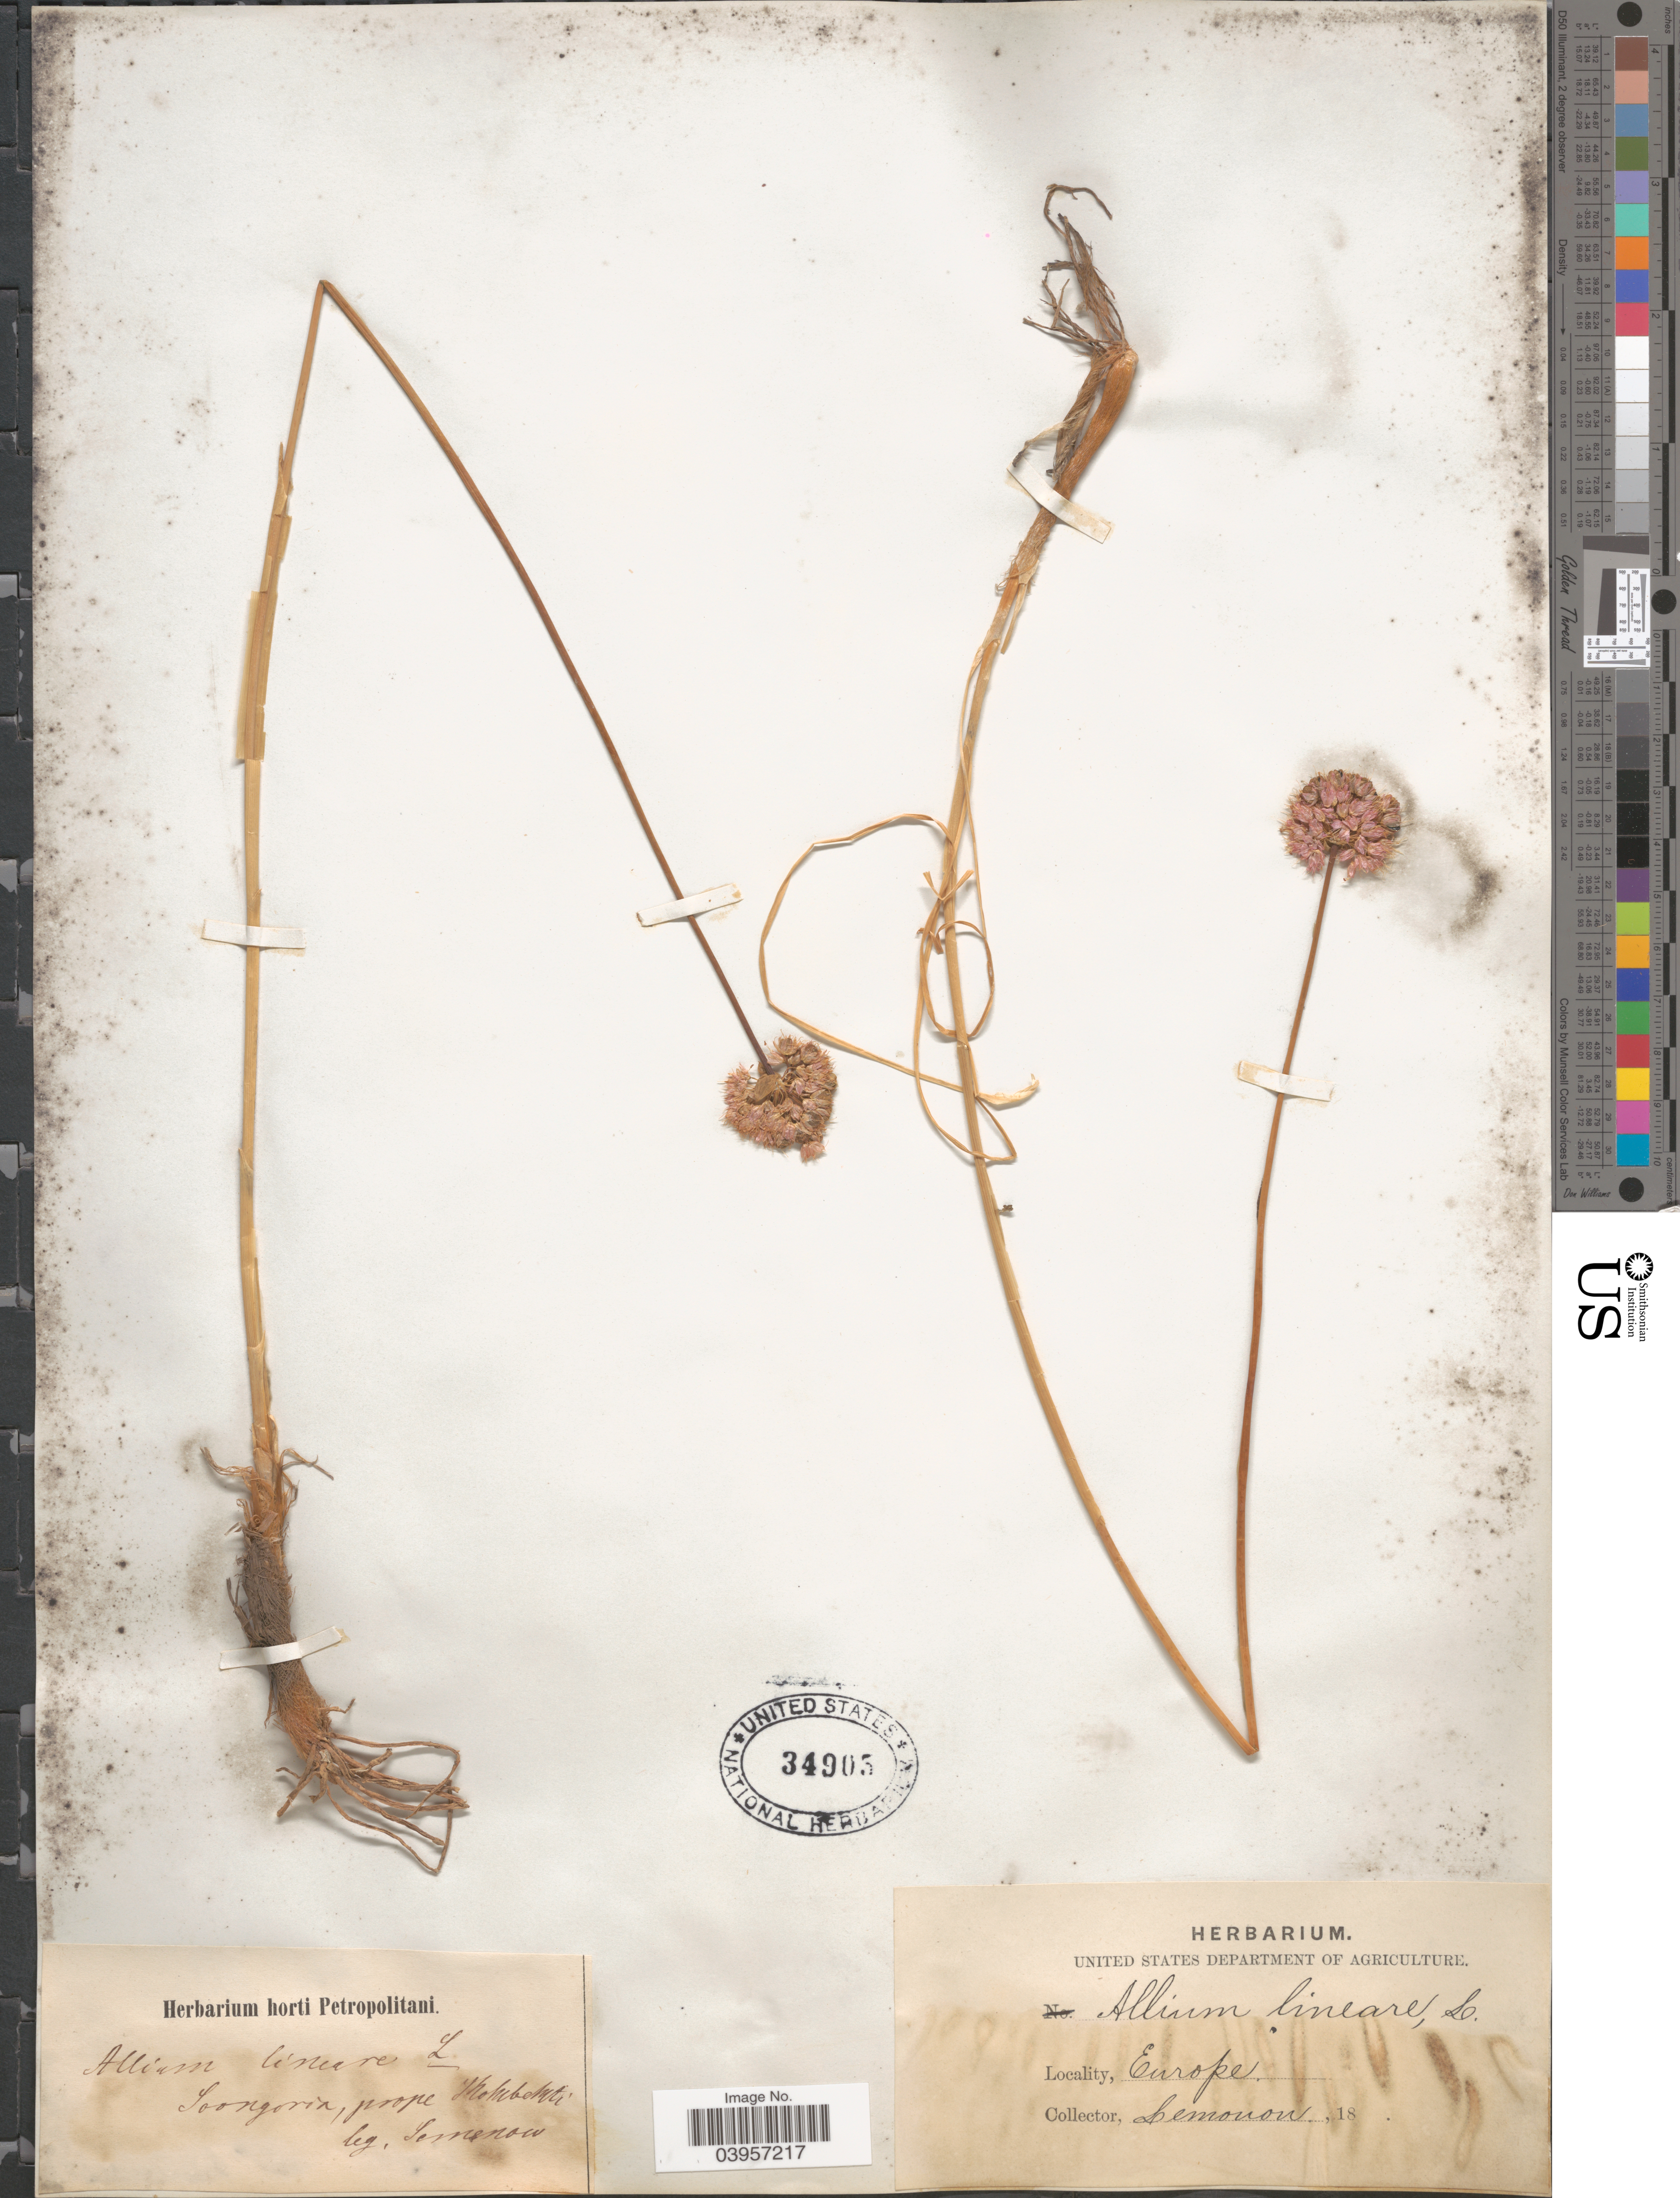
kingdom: Plantae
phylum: Tracheophyta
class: Liliopsida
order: Asparagales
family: Amaryllidaceae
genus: Allium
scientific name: Allium lineare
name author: L.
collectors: P. P. Semenov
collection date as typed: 18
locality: Soongoria [interpreted], prope Mombemti [interpreted]. Europe.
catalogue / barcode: US 34905